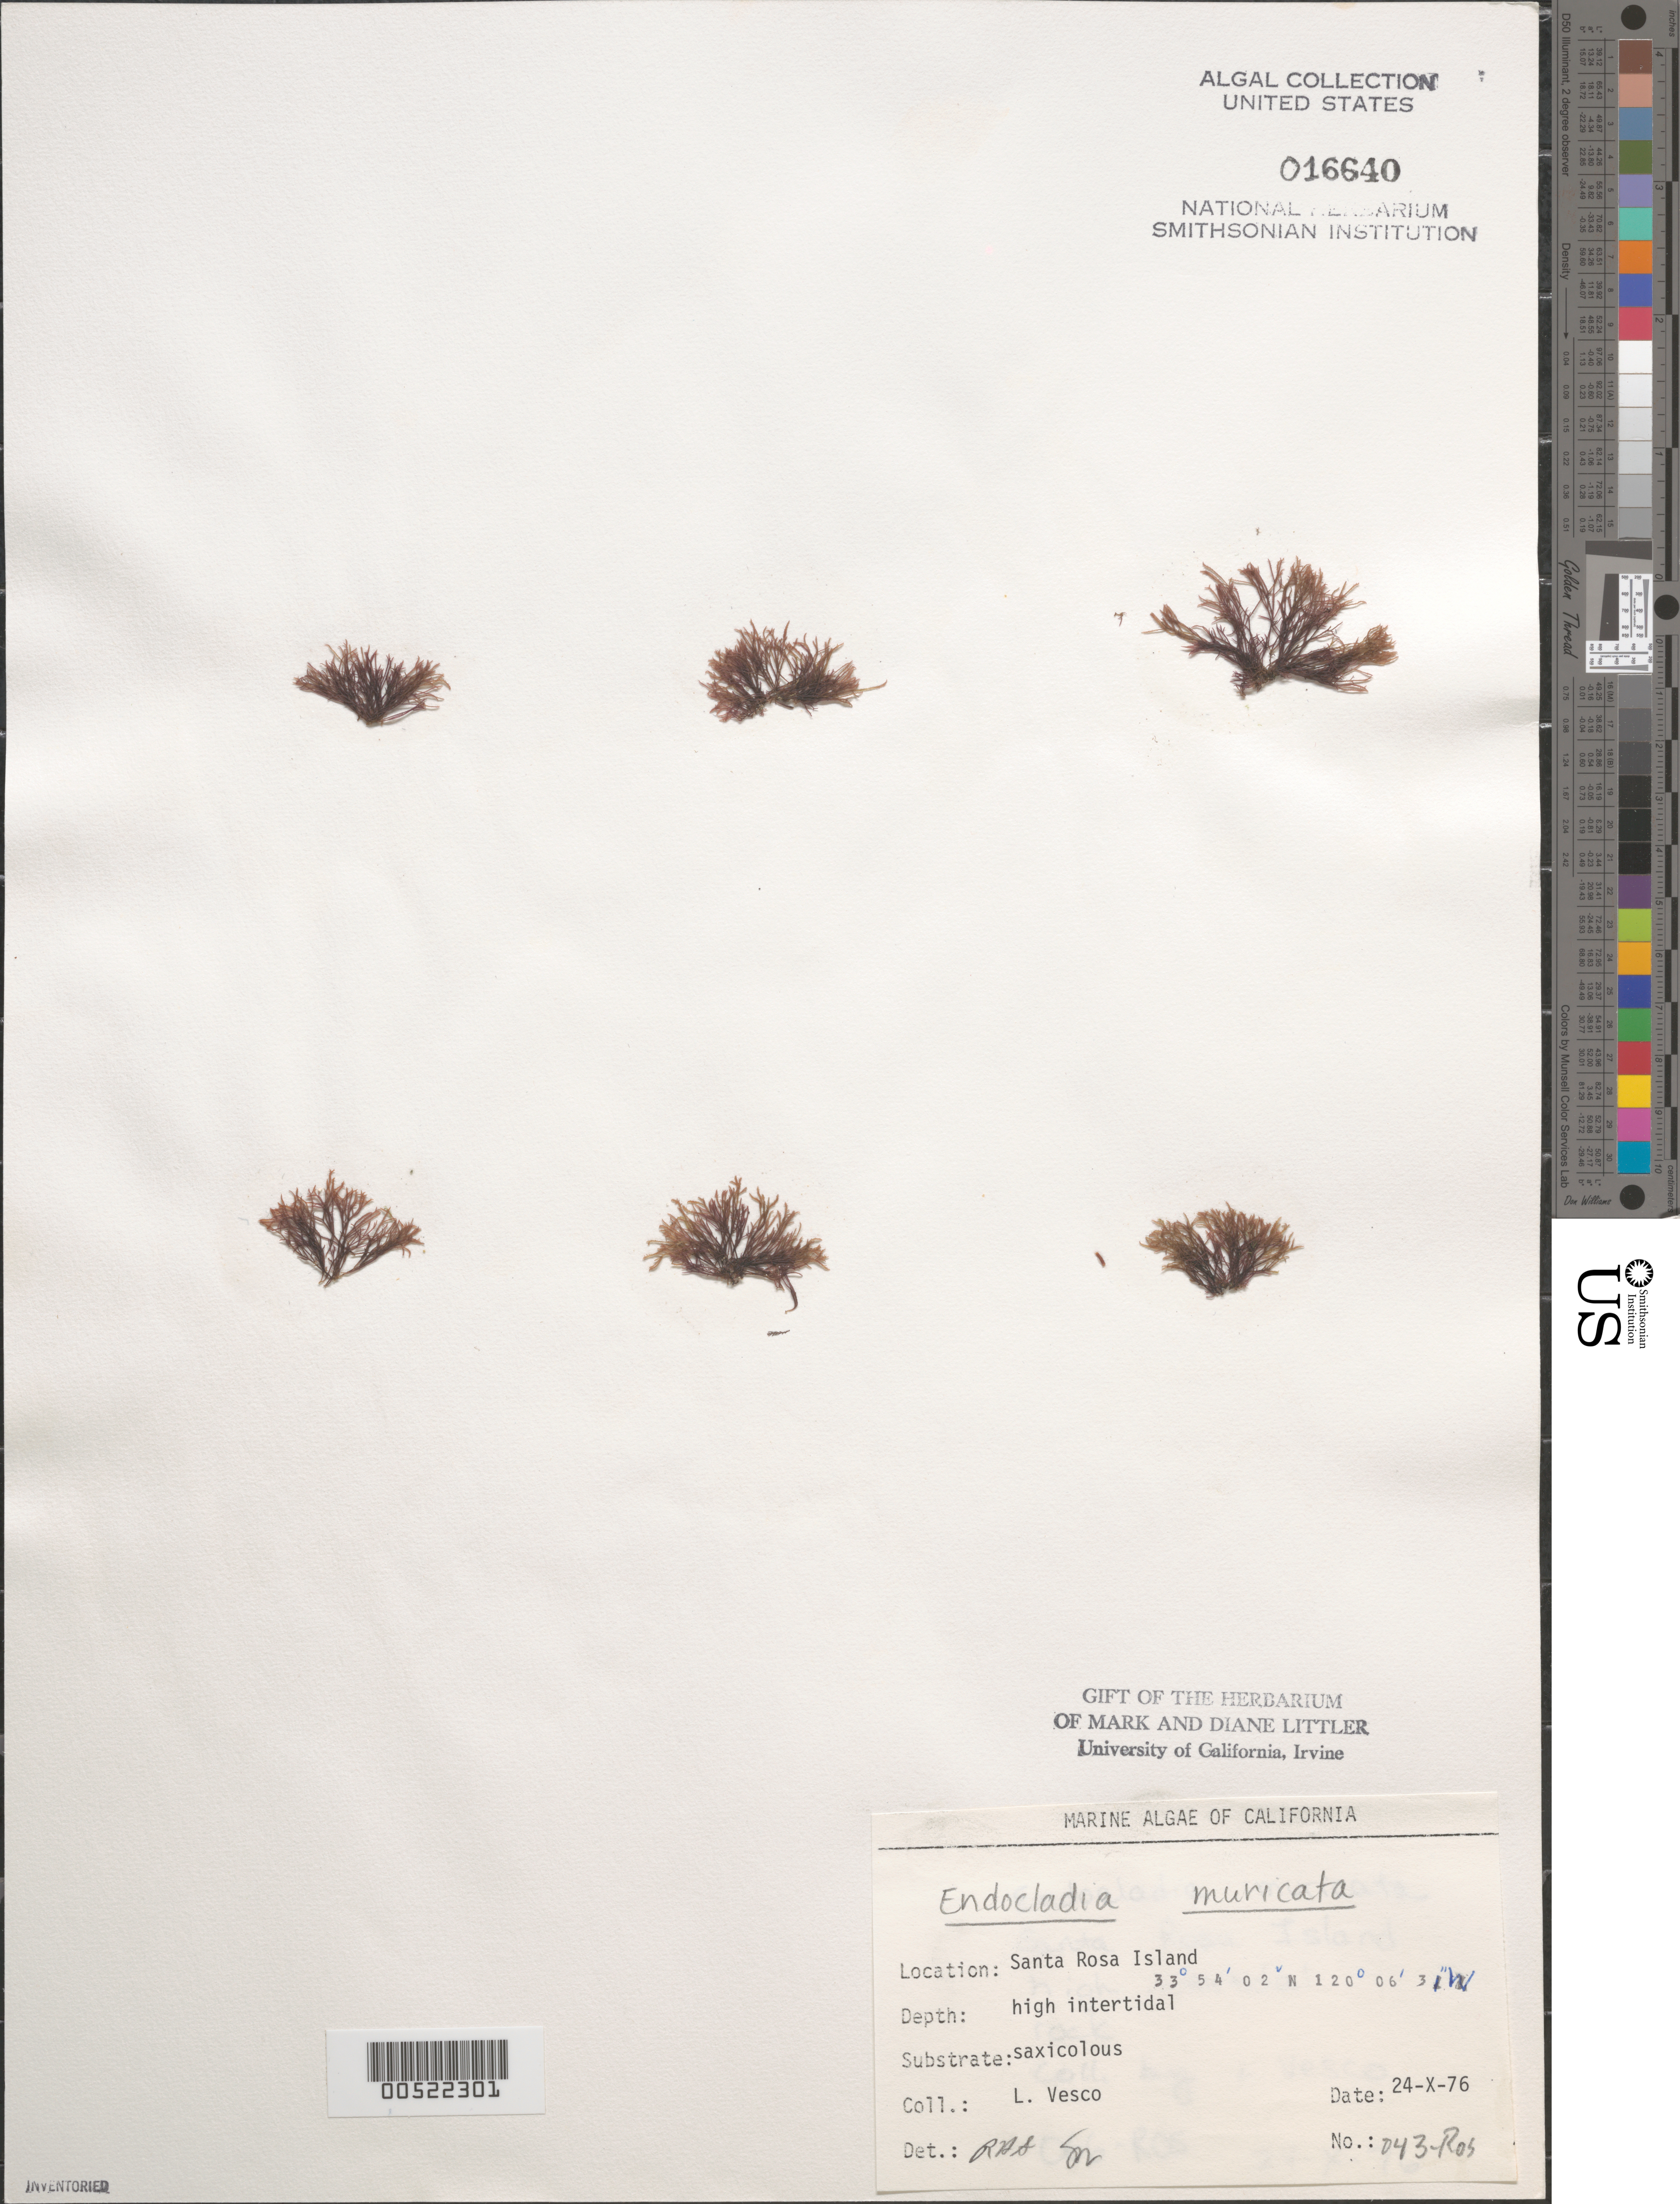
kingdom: Plantae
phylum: Rhodophyta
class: Florideophyceae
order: Gigartinales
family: Endocladiaceae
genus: Endocladia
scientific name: Endocladia muricata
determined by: Sims, Robert H.; Murray, S. N.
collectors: L. Vesco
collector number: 043-ros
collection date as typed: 24 Oct 1976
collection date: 1976-10-24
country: United States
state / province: California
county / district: Santa Barbara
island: Santa Rosa Island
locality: Johnson's Lee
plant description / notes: BLM-SOCALBIGHT Rocky Intertidal Survey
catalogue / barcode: US 16640